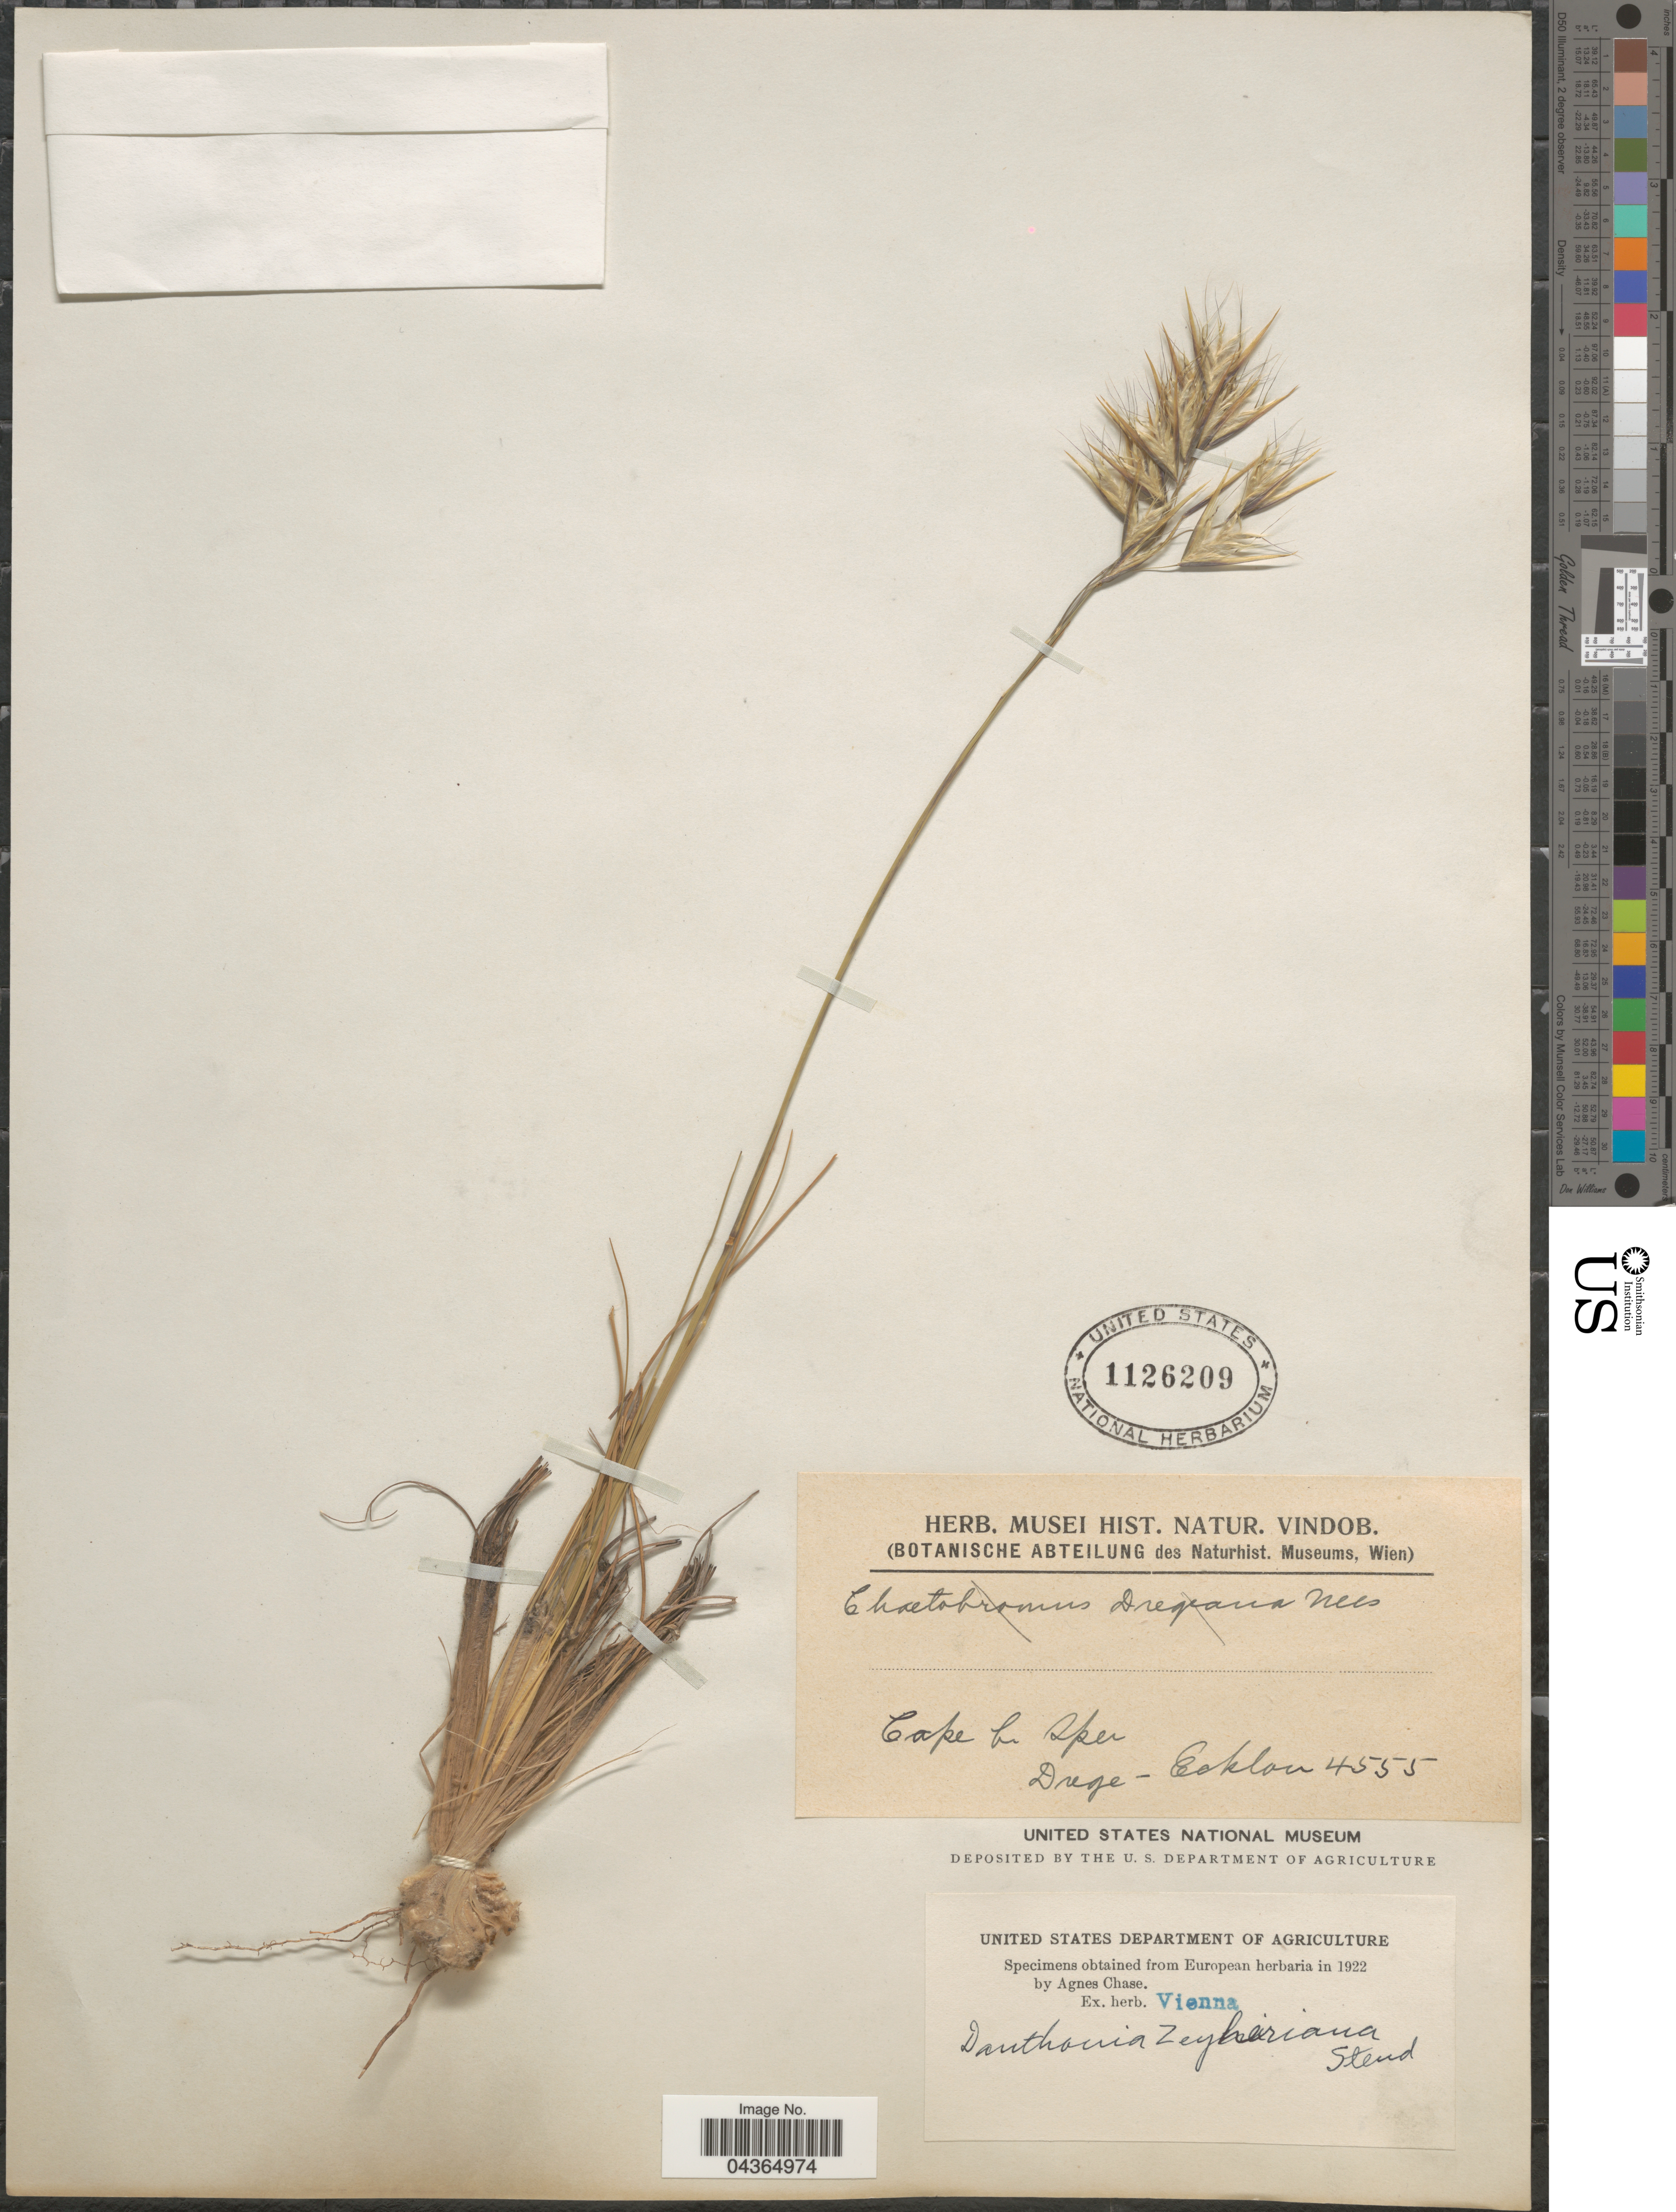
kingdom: Plantae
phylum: Tracheophyta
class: Liliopsida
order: Poales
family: Poaceae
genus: Pentameris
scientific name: Pentameris dregeana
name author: Stapf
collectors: Drege & -. Ecklon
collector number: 4555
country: South Africa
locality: Cape b Spei.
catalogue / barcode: US 1126209